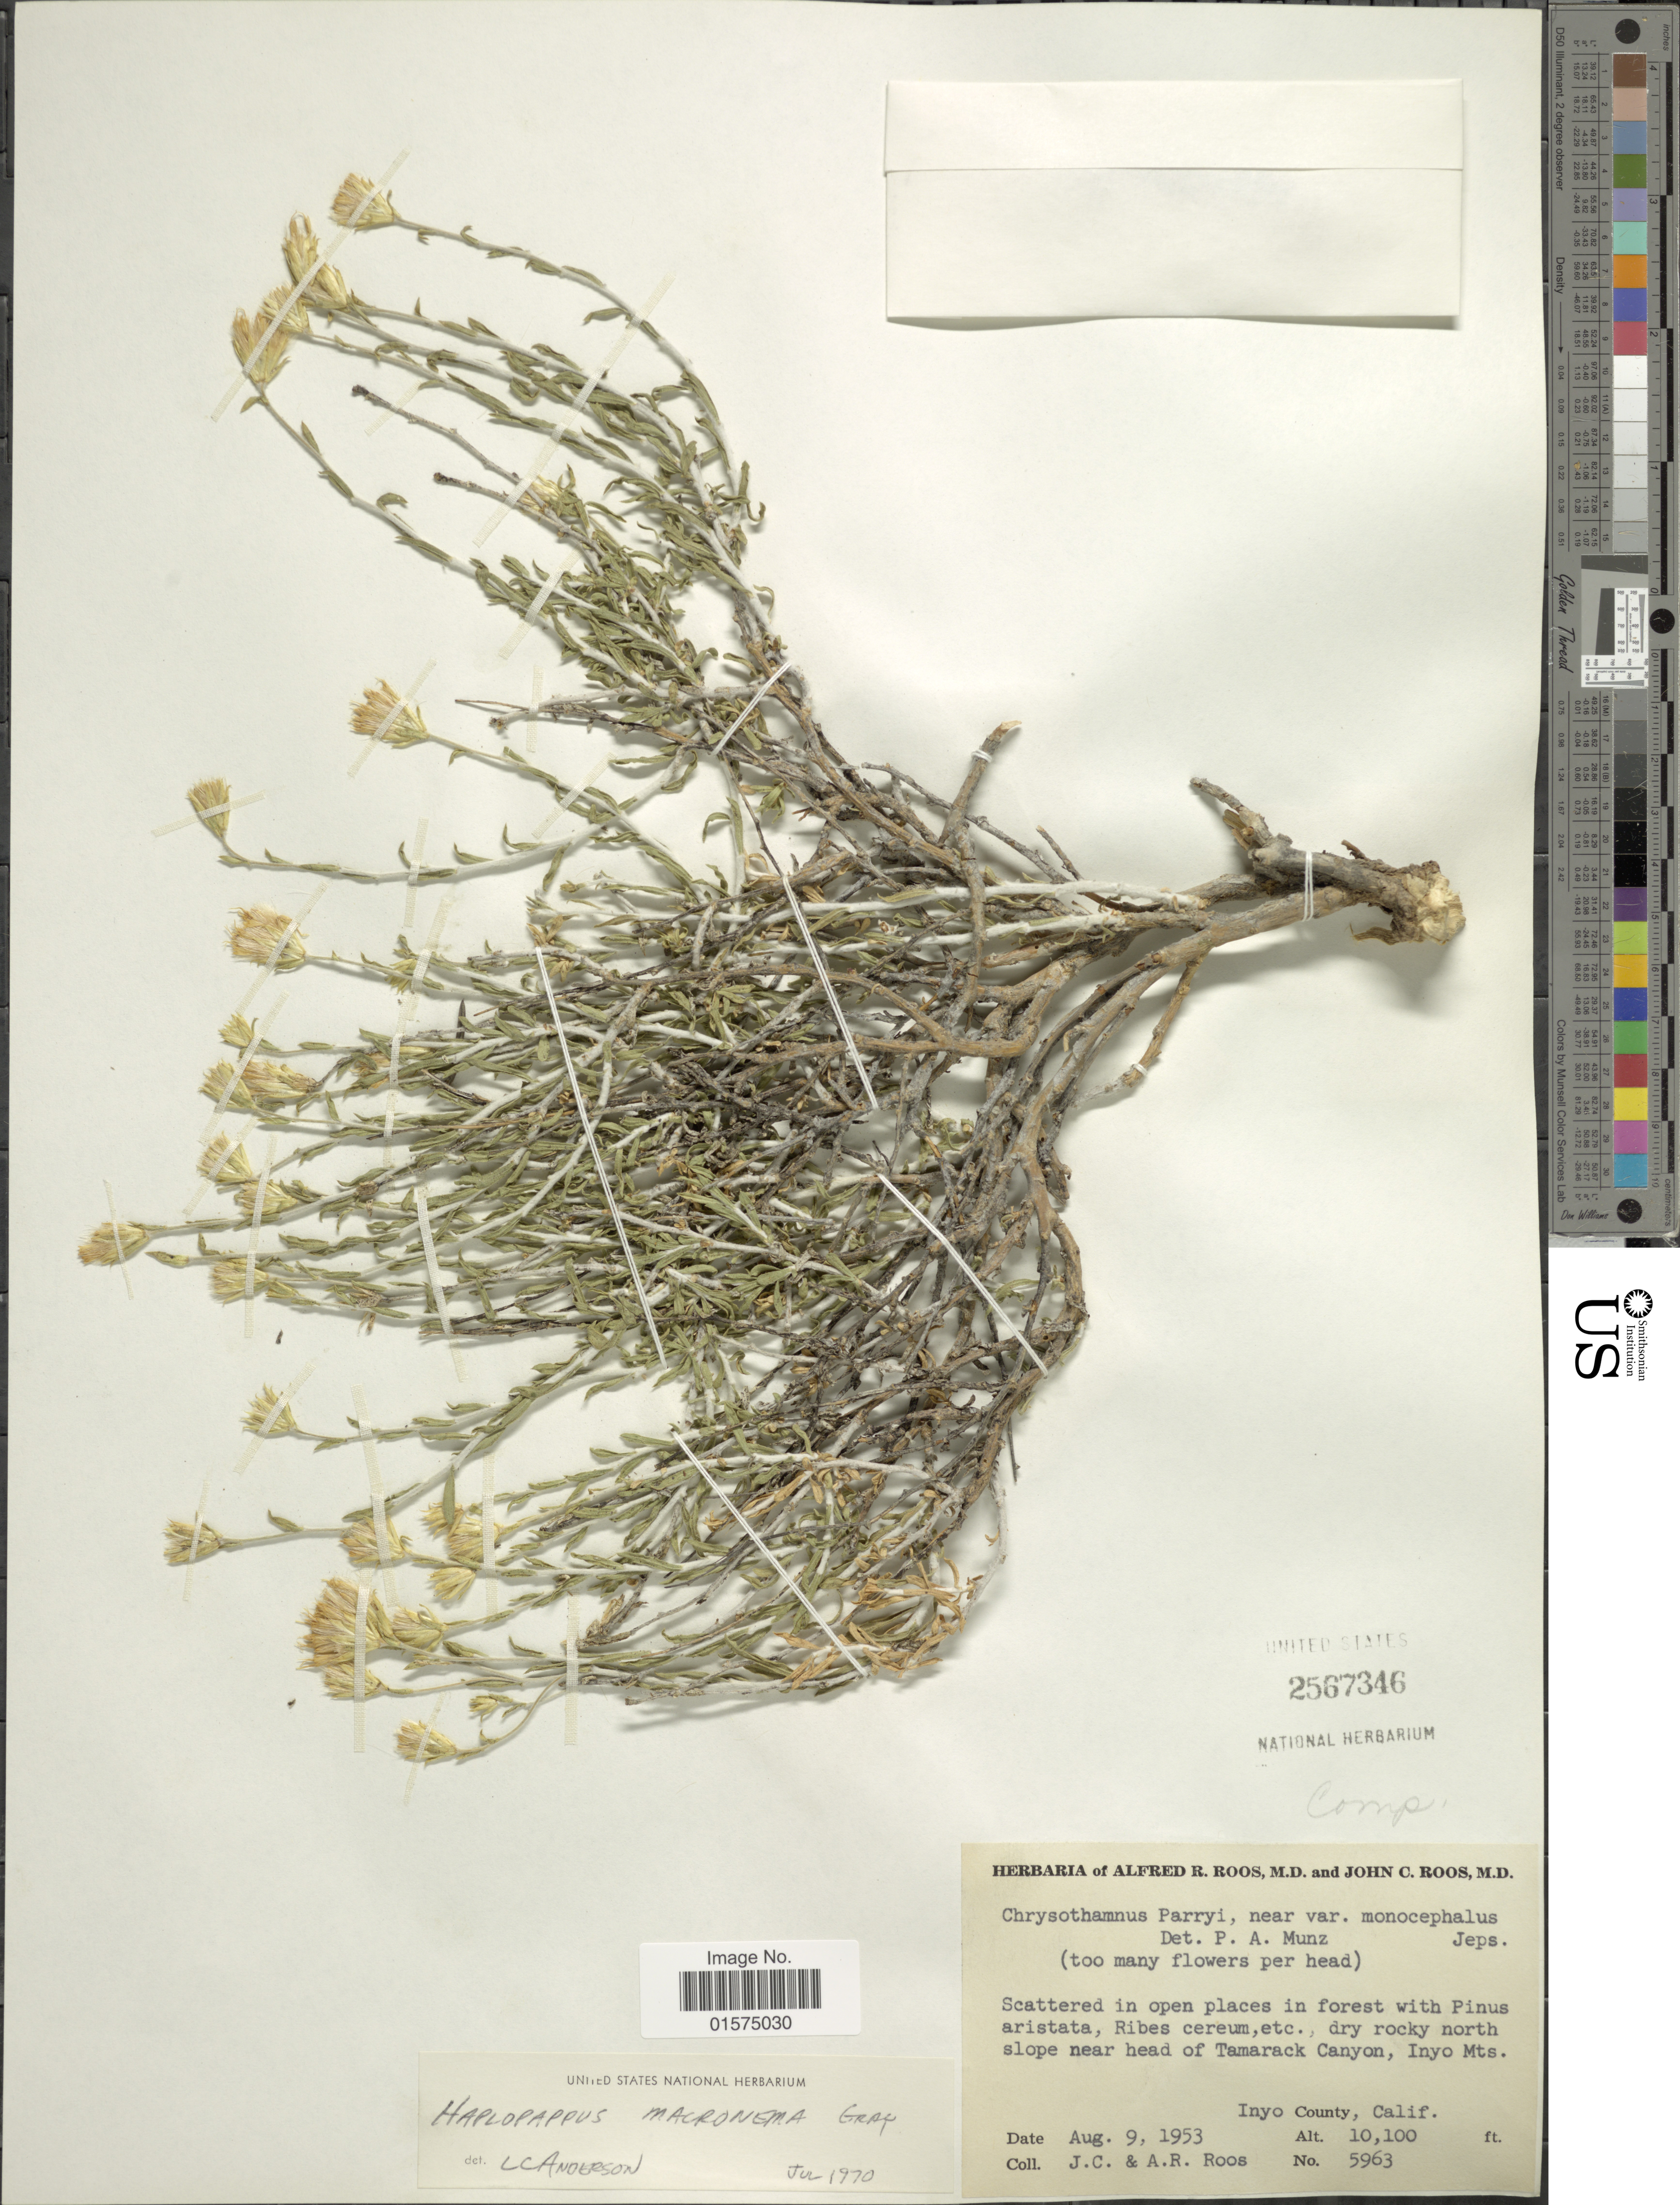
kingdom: Plantae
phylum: Tracheophyta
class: Magnoliopsida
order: Asterales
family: Asteraceae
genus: Ericameria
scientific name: Ericameria discoidea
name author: (Nutt.) G.L. Nesom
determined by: Urbatsch, Lowell E., Curator (LSU), Louisiana State University (UNITED STATES)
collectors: J. C. Roos & A. R. Roos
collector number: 5963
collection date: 1953-08-09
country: United States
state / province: California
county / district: Inyo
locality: Inyo County. Near head of Tamarack Canyon, Inyo Mts.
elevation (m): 3078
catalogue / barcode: US 2567346